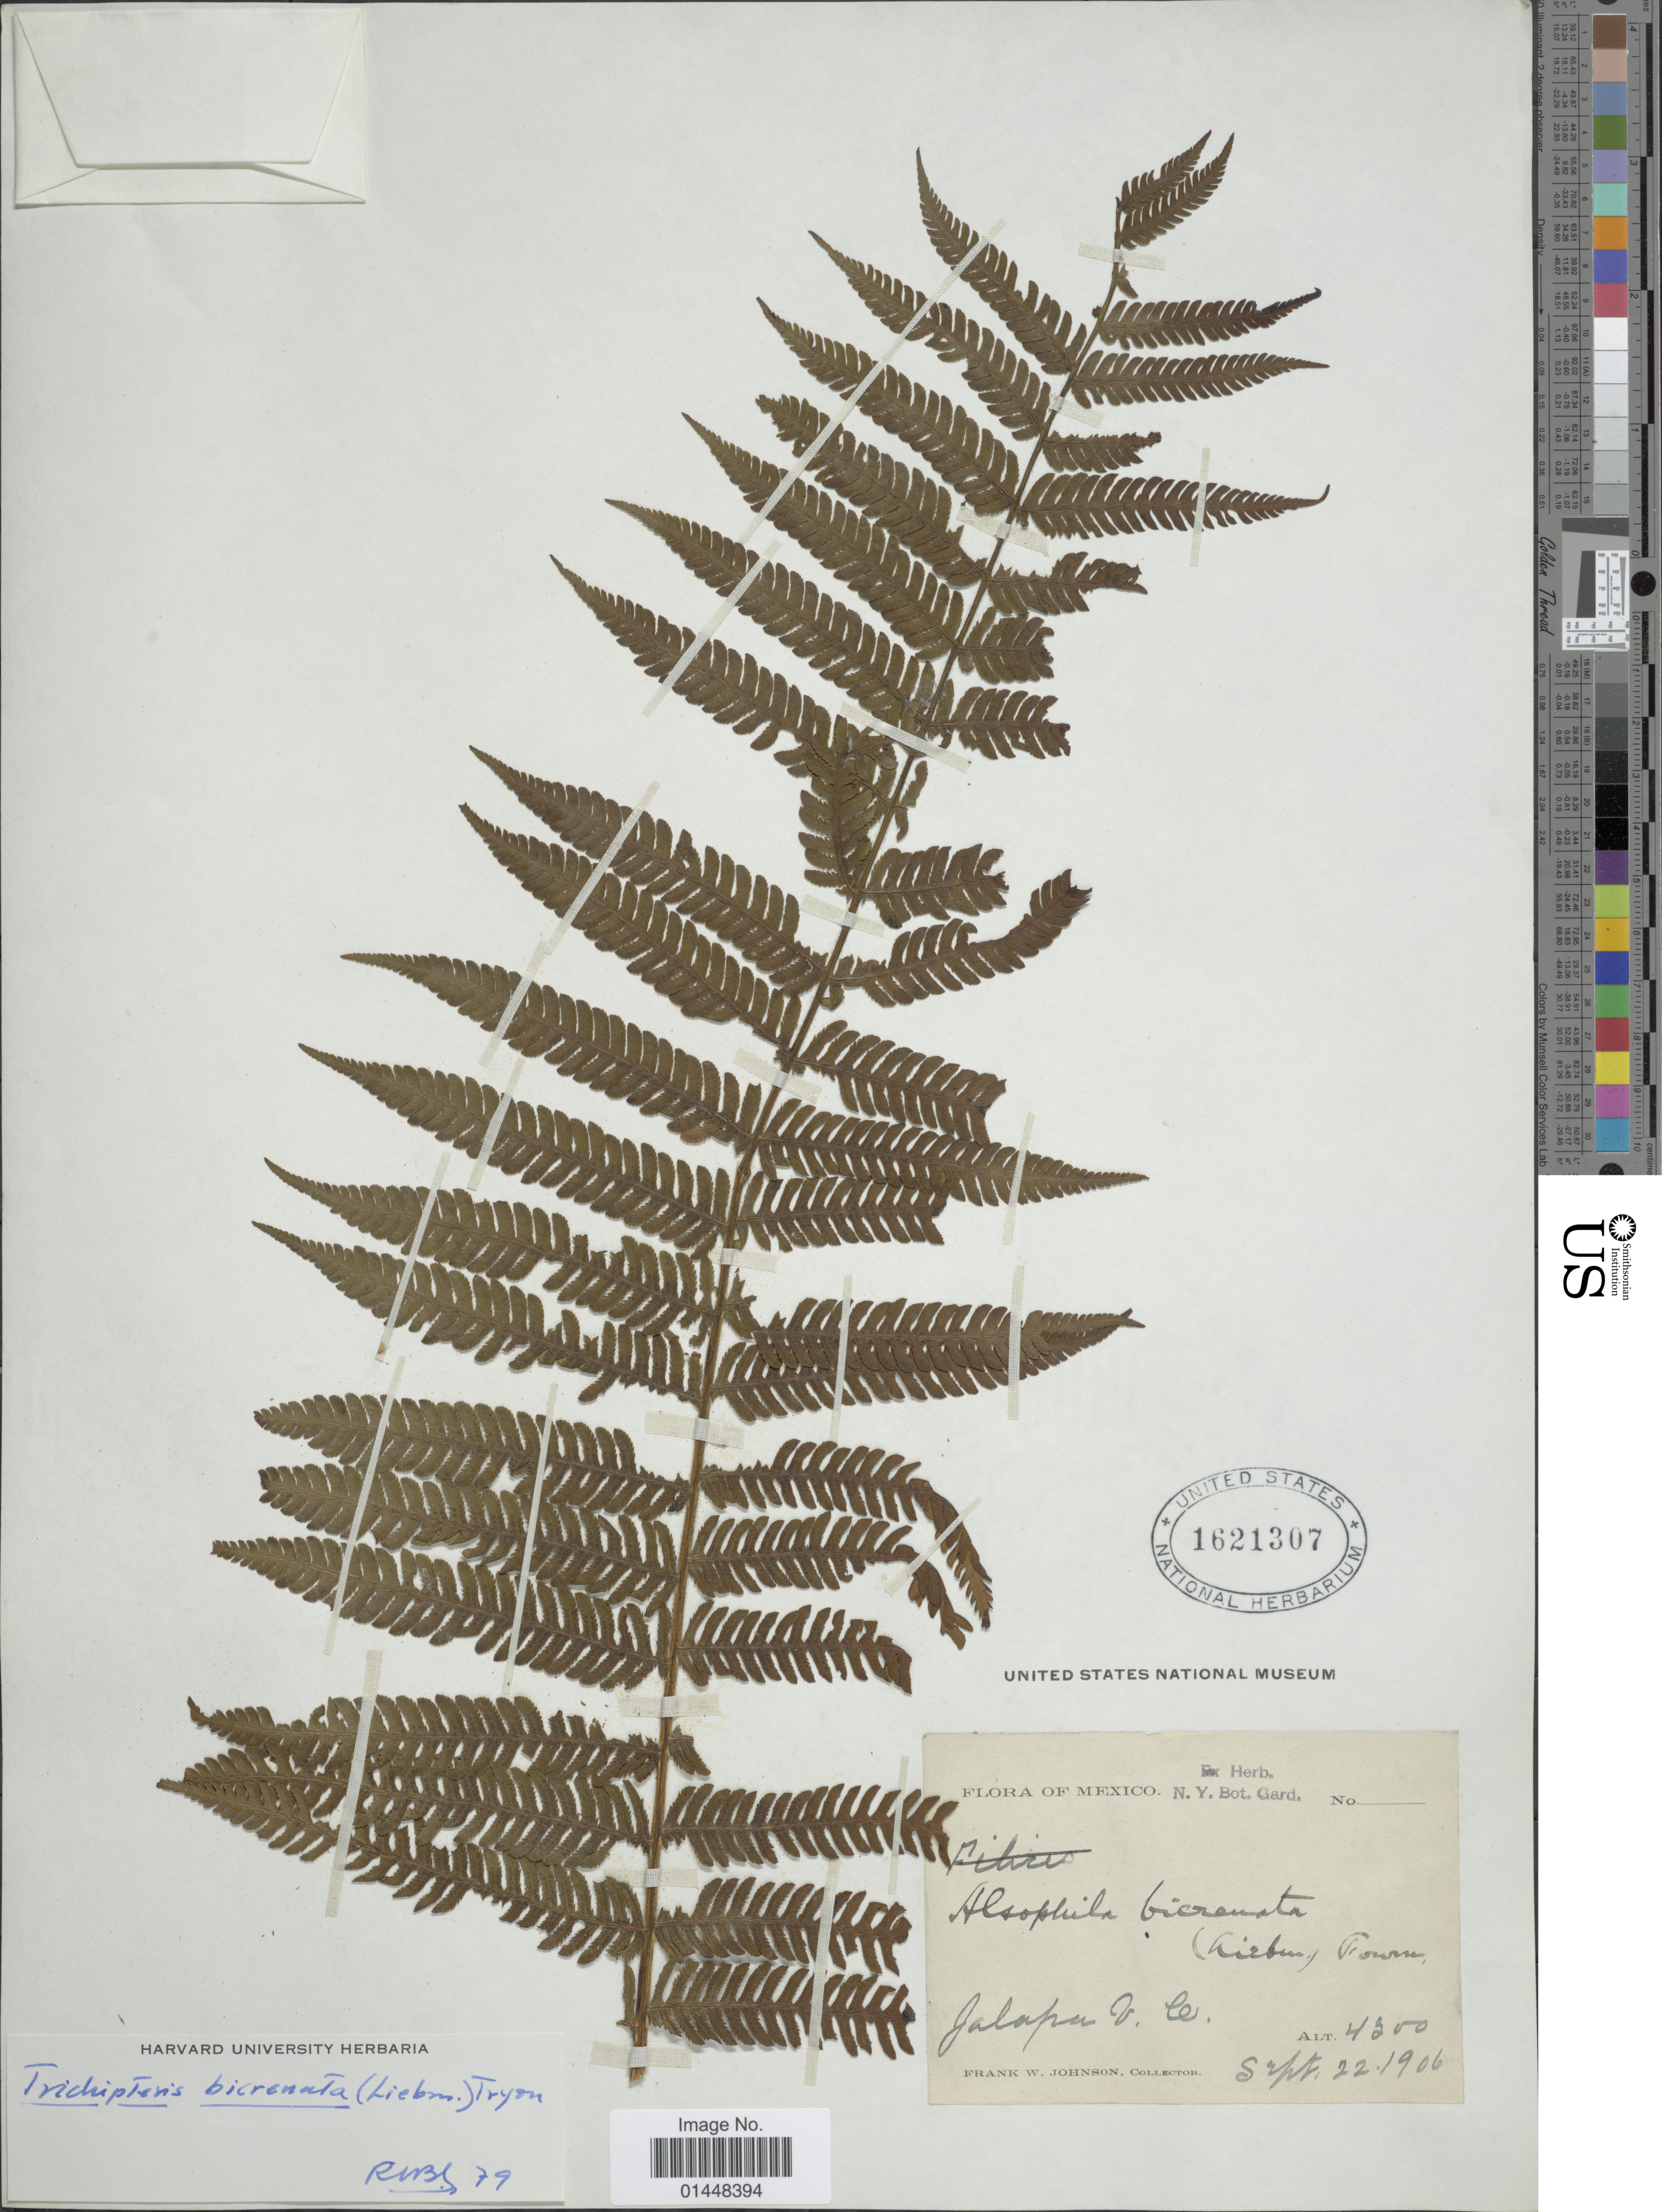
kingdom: Plantae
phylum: Tracheophyta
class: Polypodiopsida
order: Cyatheales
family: Cyatheaceae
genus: Cyathea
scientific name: Cyathea bicrenata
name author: Liebm.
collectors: F. W. Johnson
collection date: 1906-09-22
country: Mexico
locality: Jalapa V. C.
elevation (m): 4300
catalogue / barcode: US 1621307